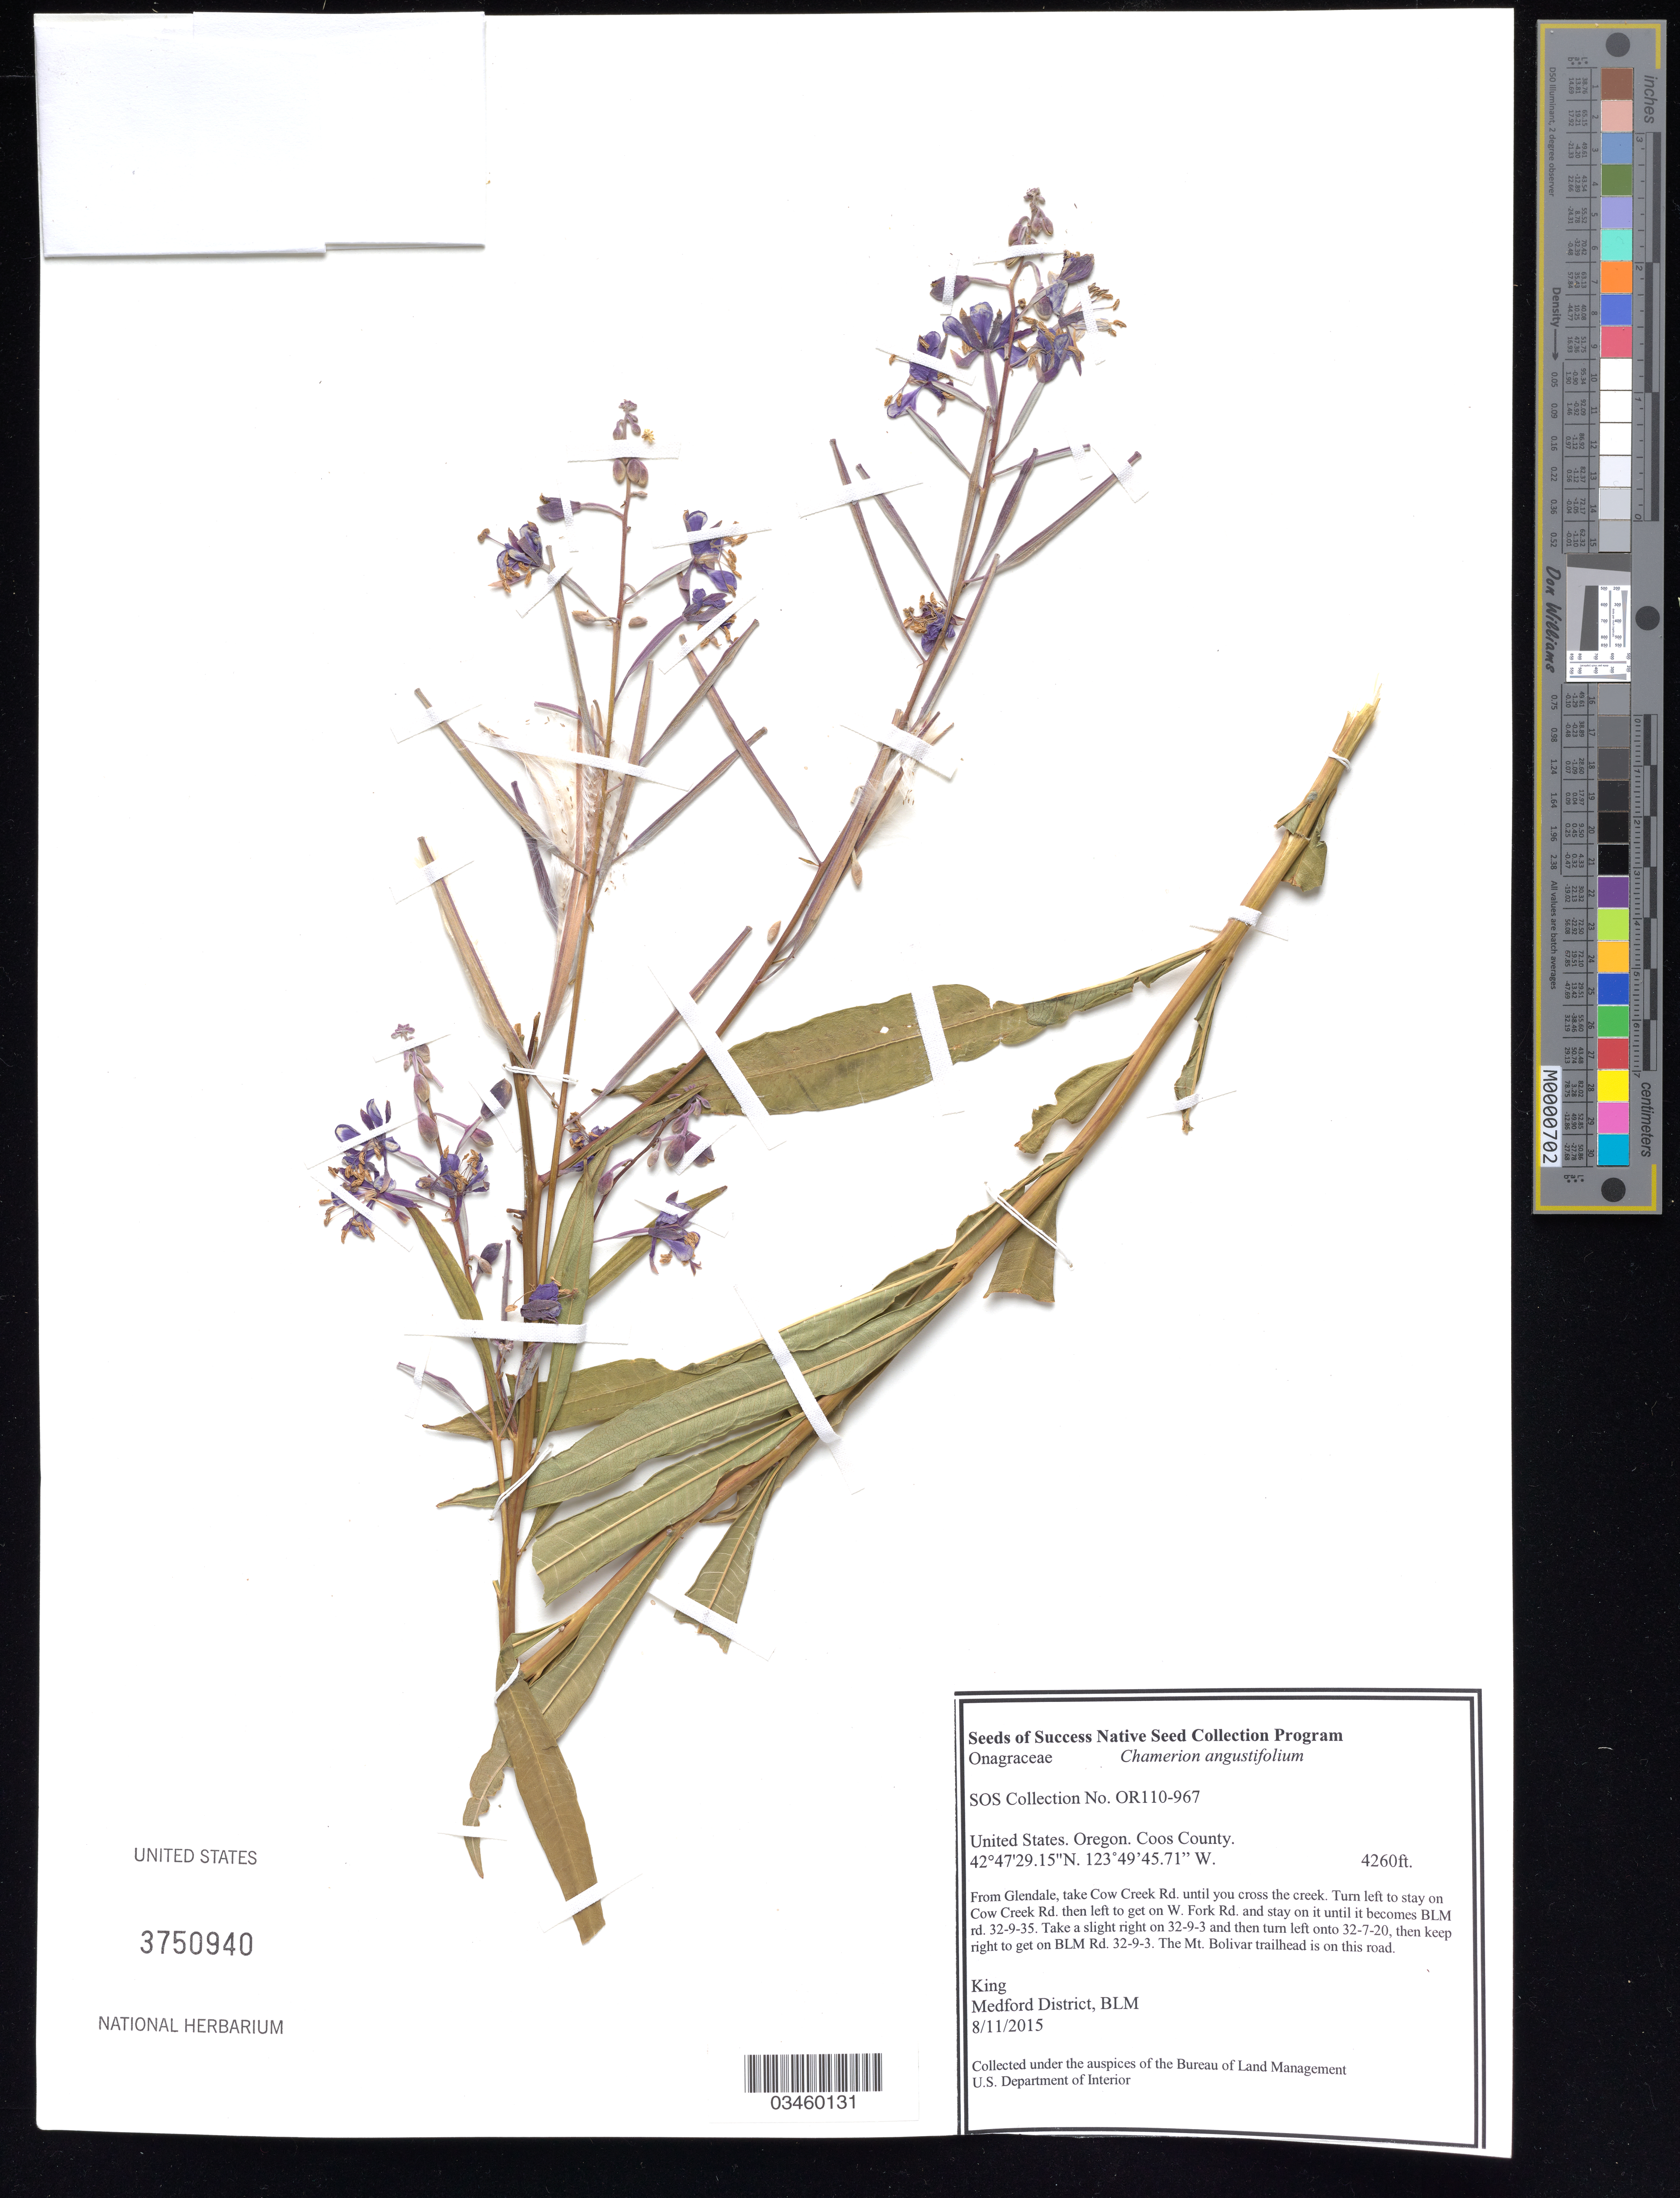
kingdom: Plantae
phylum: Tracheophyta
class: Magnoliopsida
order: Myrtales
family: Onagraceae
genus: Chamaenerion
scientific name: Chamaenerion angustifolium subsp. circumvagum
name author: (Mosquin) Moldenke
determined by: Wagner, W. L., (BOT), Smithsonian Institution - National Museum of Natural History (UNITED STATES)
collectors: King, --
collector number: OR110-967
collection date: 2015-08-11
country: United States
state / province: Oregon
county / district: Coos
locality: Mt. Bolivar, Mt. Bolivar Trail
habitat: Mountain shoulder/backslopeÂ—Mixed forestÂ—doug fir, madrone, red huckleberry, manzanita, rhododendron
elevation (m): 1298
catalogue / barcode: US 3750940